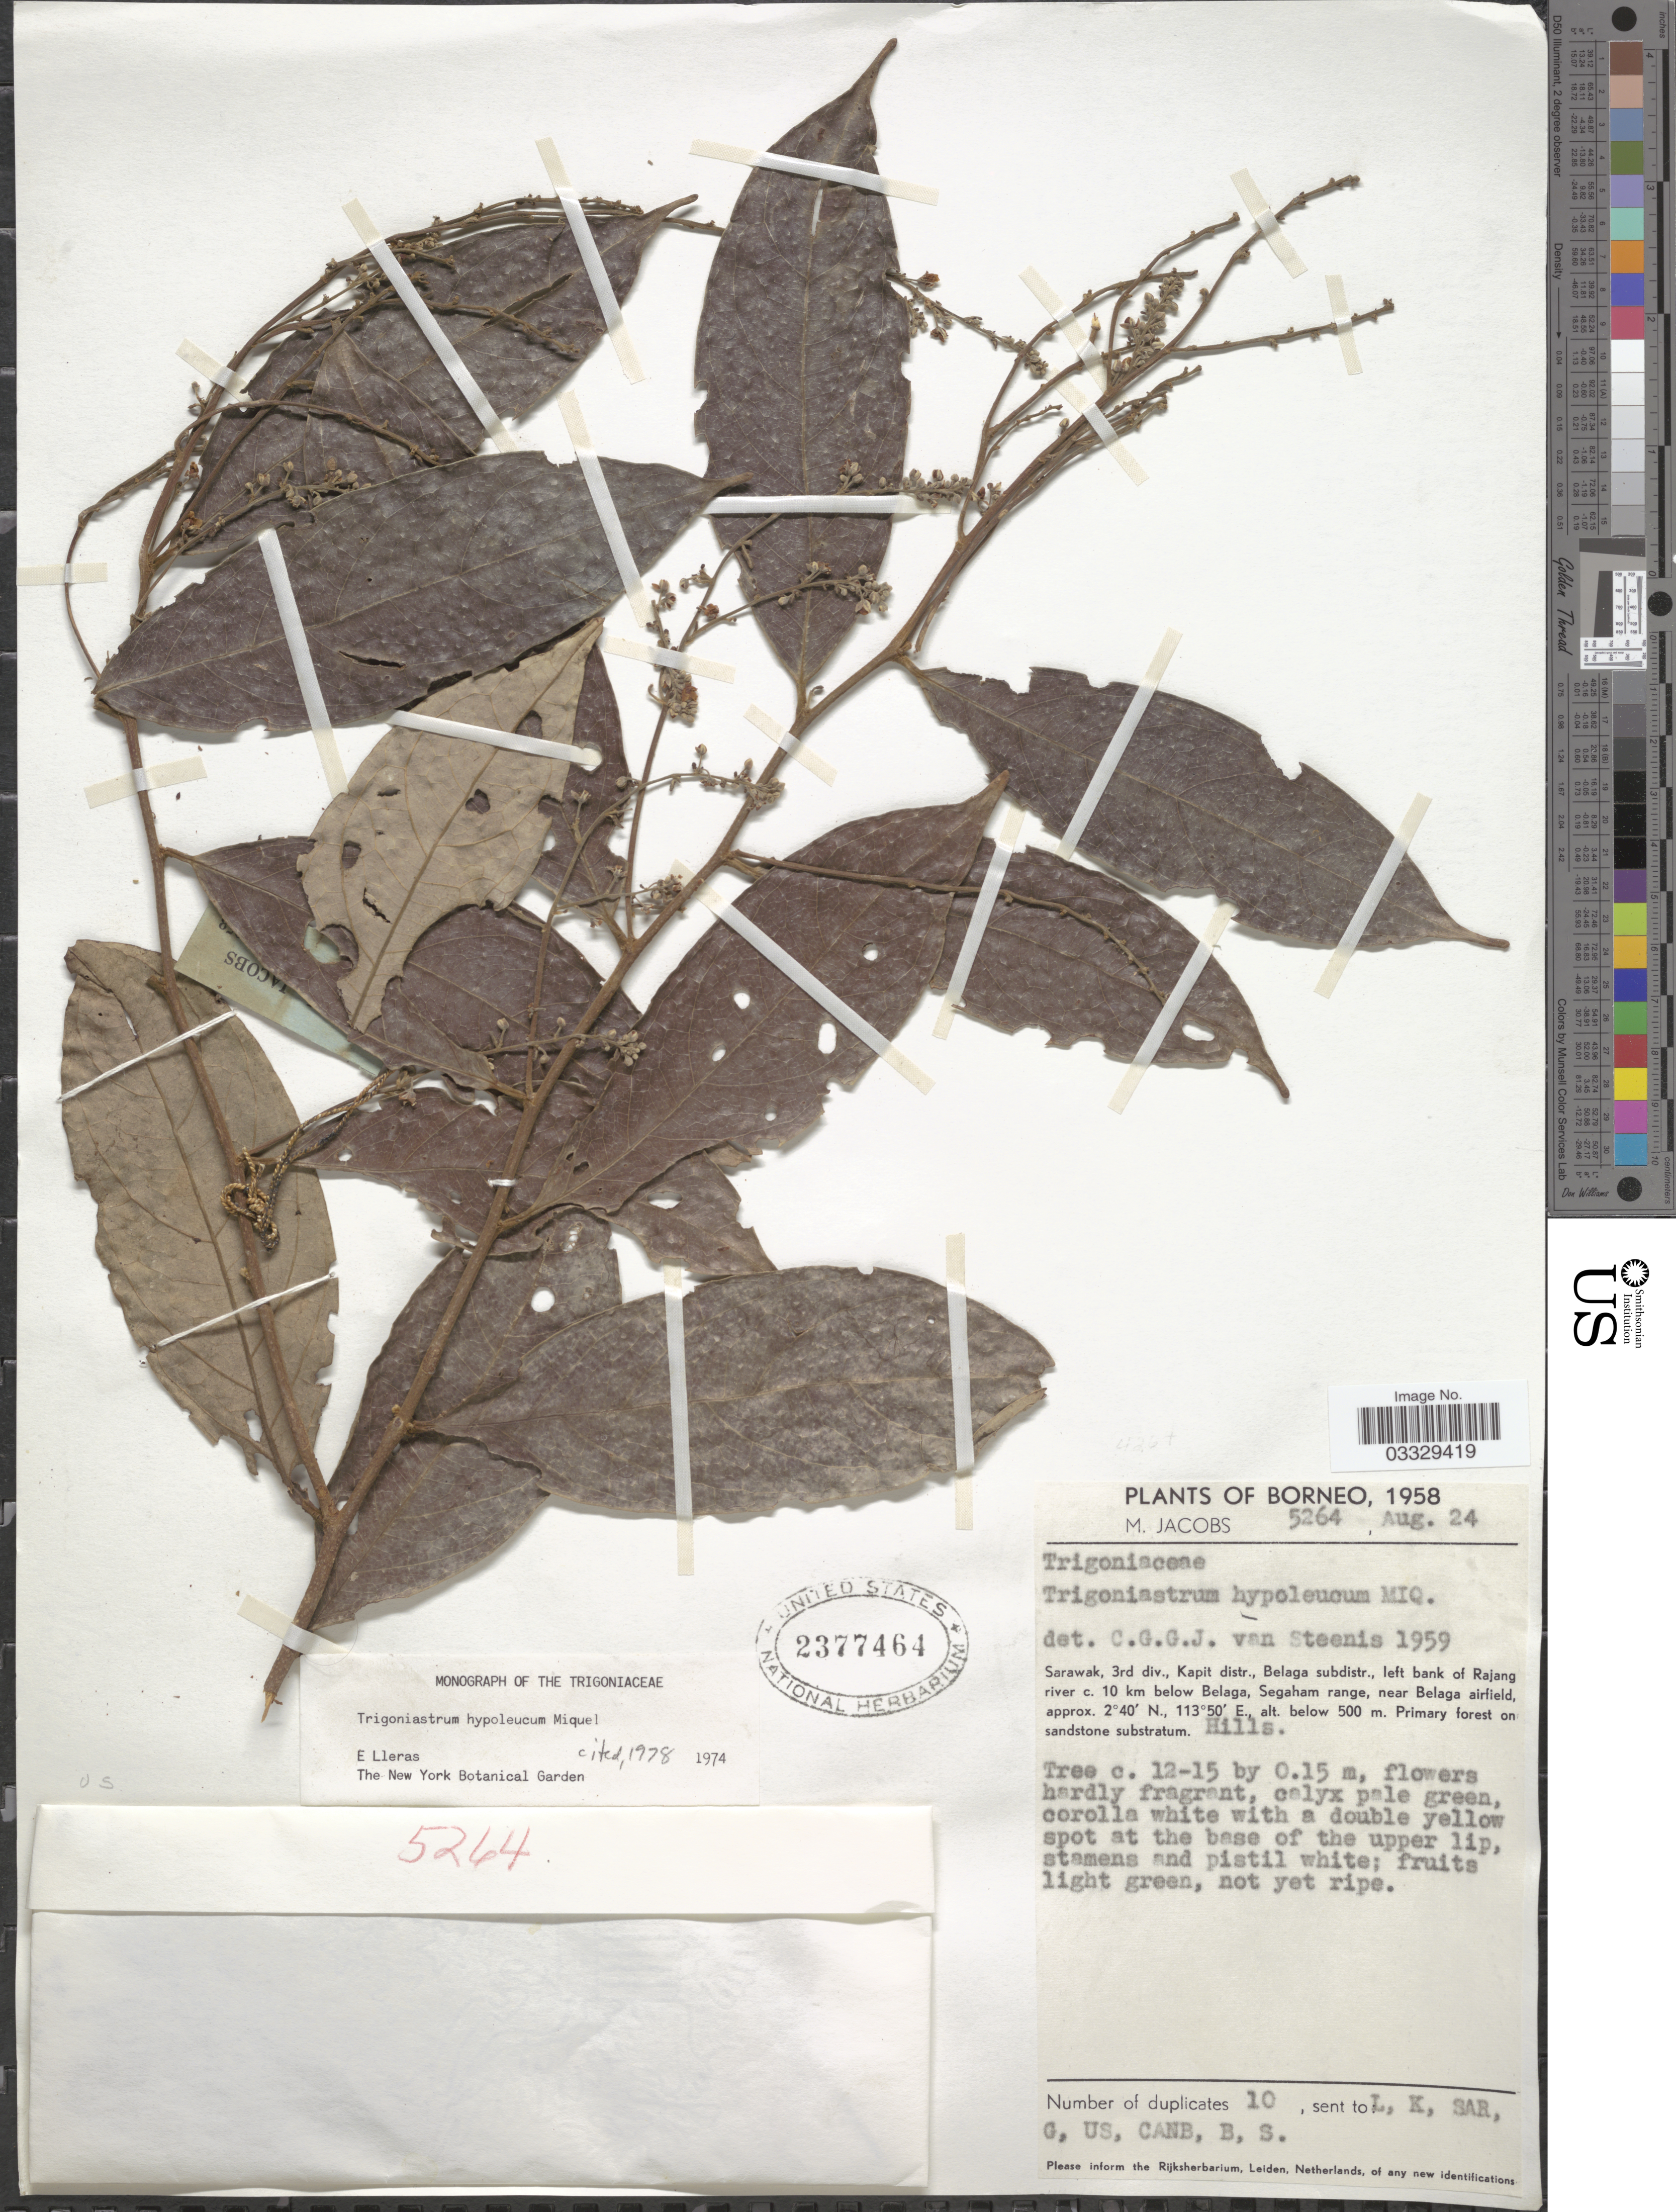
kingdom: Plantae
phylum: Tracheophyta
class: Magnoliopsida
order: Malpighiales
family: Trigoniaceae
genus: Trigoniastrum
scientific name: Trigoniastrum hypoleucum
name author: Miq.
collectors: M. Jacobs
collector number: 5264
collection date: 1958-08-24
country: Malaysia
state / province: Sarawak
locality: Borneo. 3rd div., Kapit distr., Belaga subdistr., left bank of Rajang river, c. 10 km below Belaga, Segaham range, near Belaga airfield.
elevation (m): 500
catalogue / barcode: US 2377464